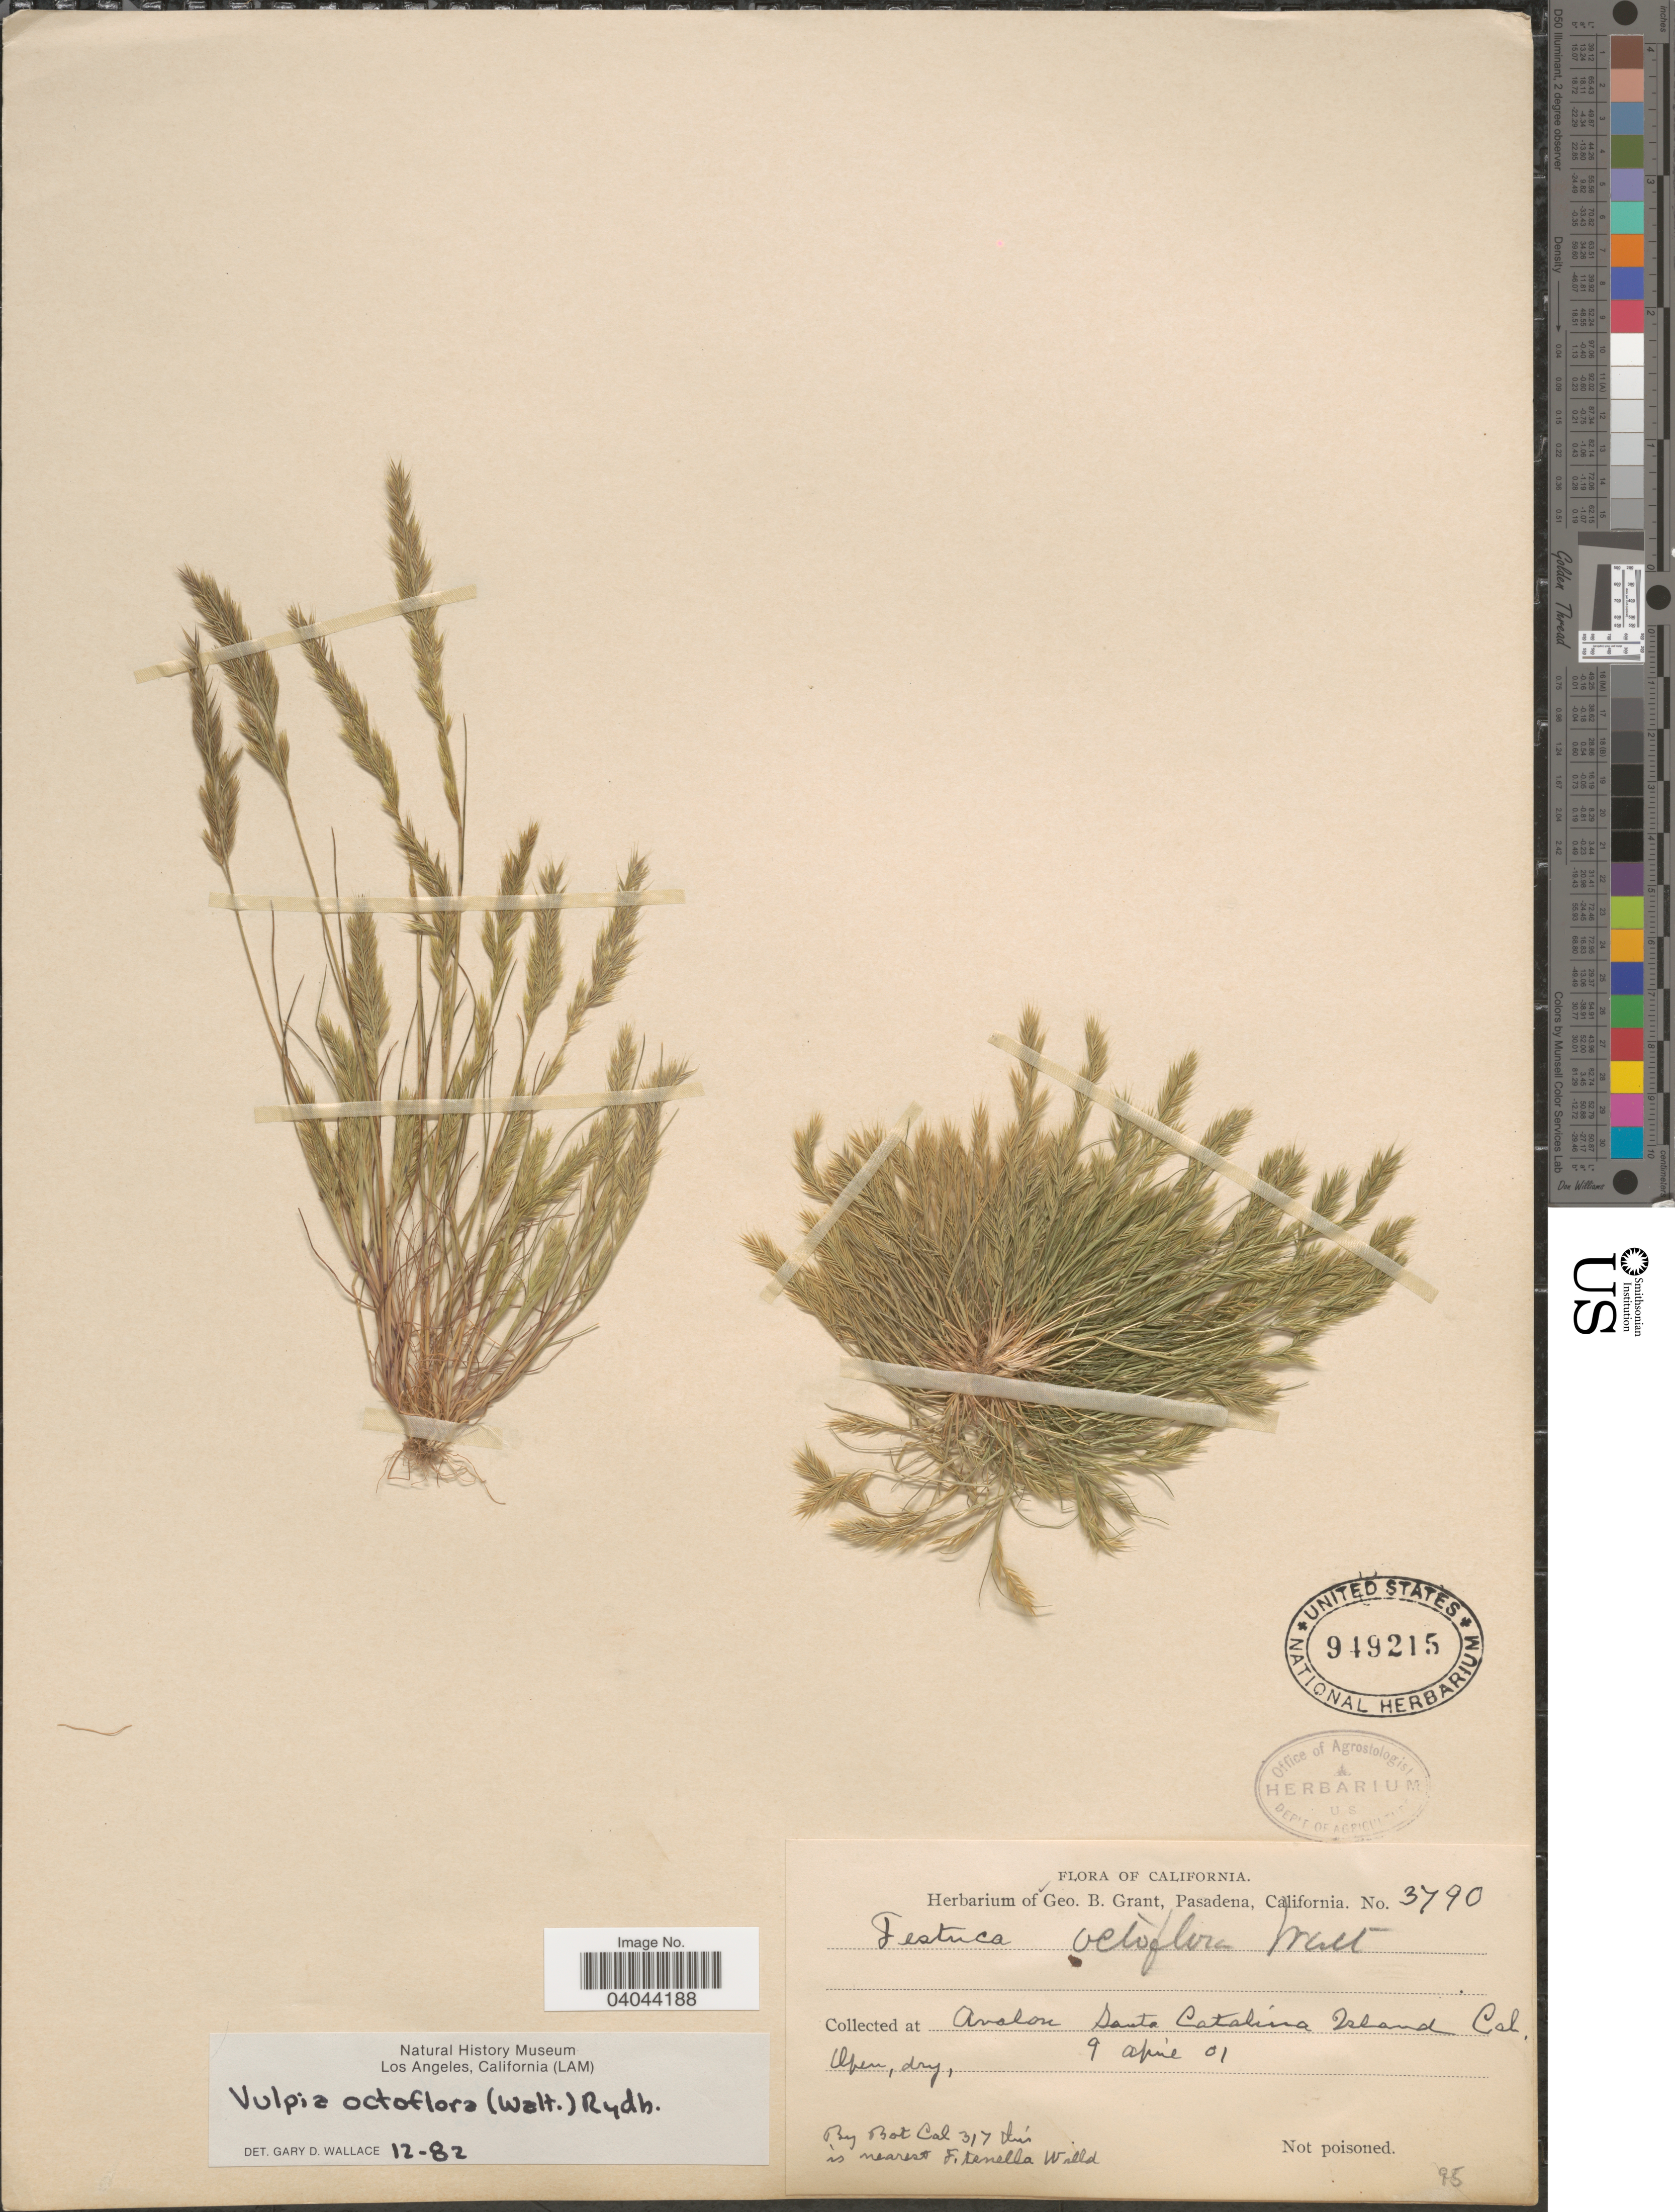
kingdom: Plantae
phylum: Tracheophyta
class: Liliopsida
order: Poales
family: Poaceae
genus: Festuca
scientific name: Festuca octoflora var. octoflora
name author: Walter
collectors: ex herb. Geo. B. Grant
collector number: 3790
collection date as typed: Transcribed d/m/y: 9/4/1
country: United States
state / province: California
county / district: Los Angeles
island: Santa Catalina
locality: At Avalon. Santa Catalina Island.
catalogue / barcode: US 949215